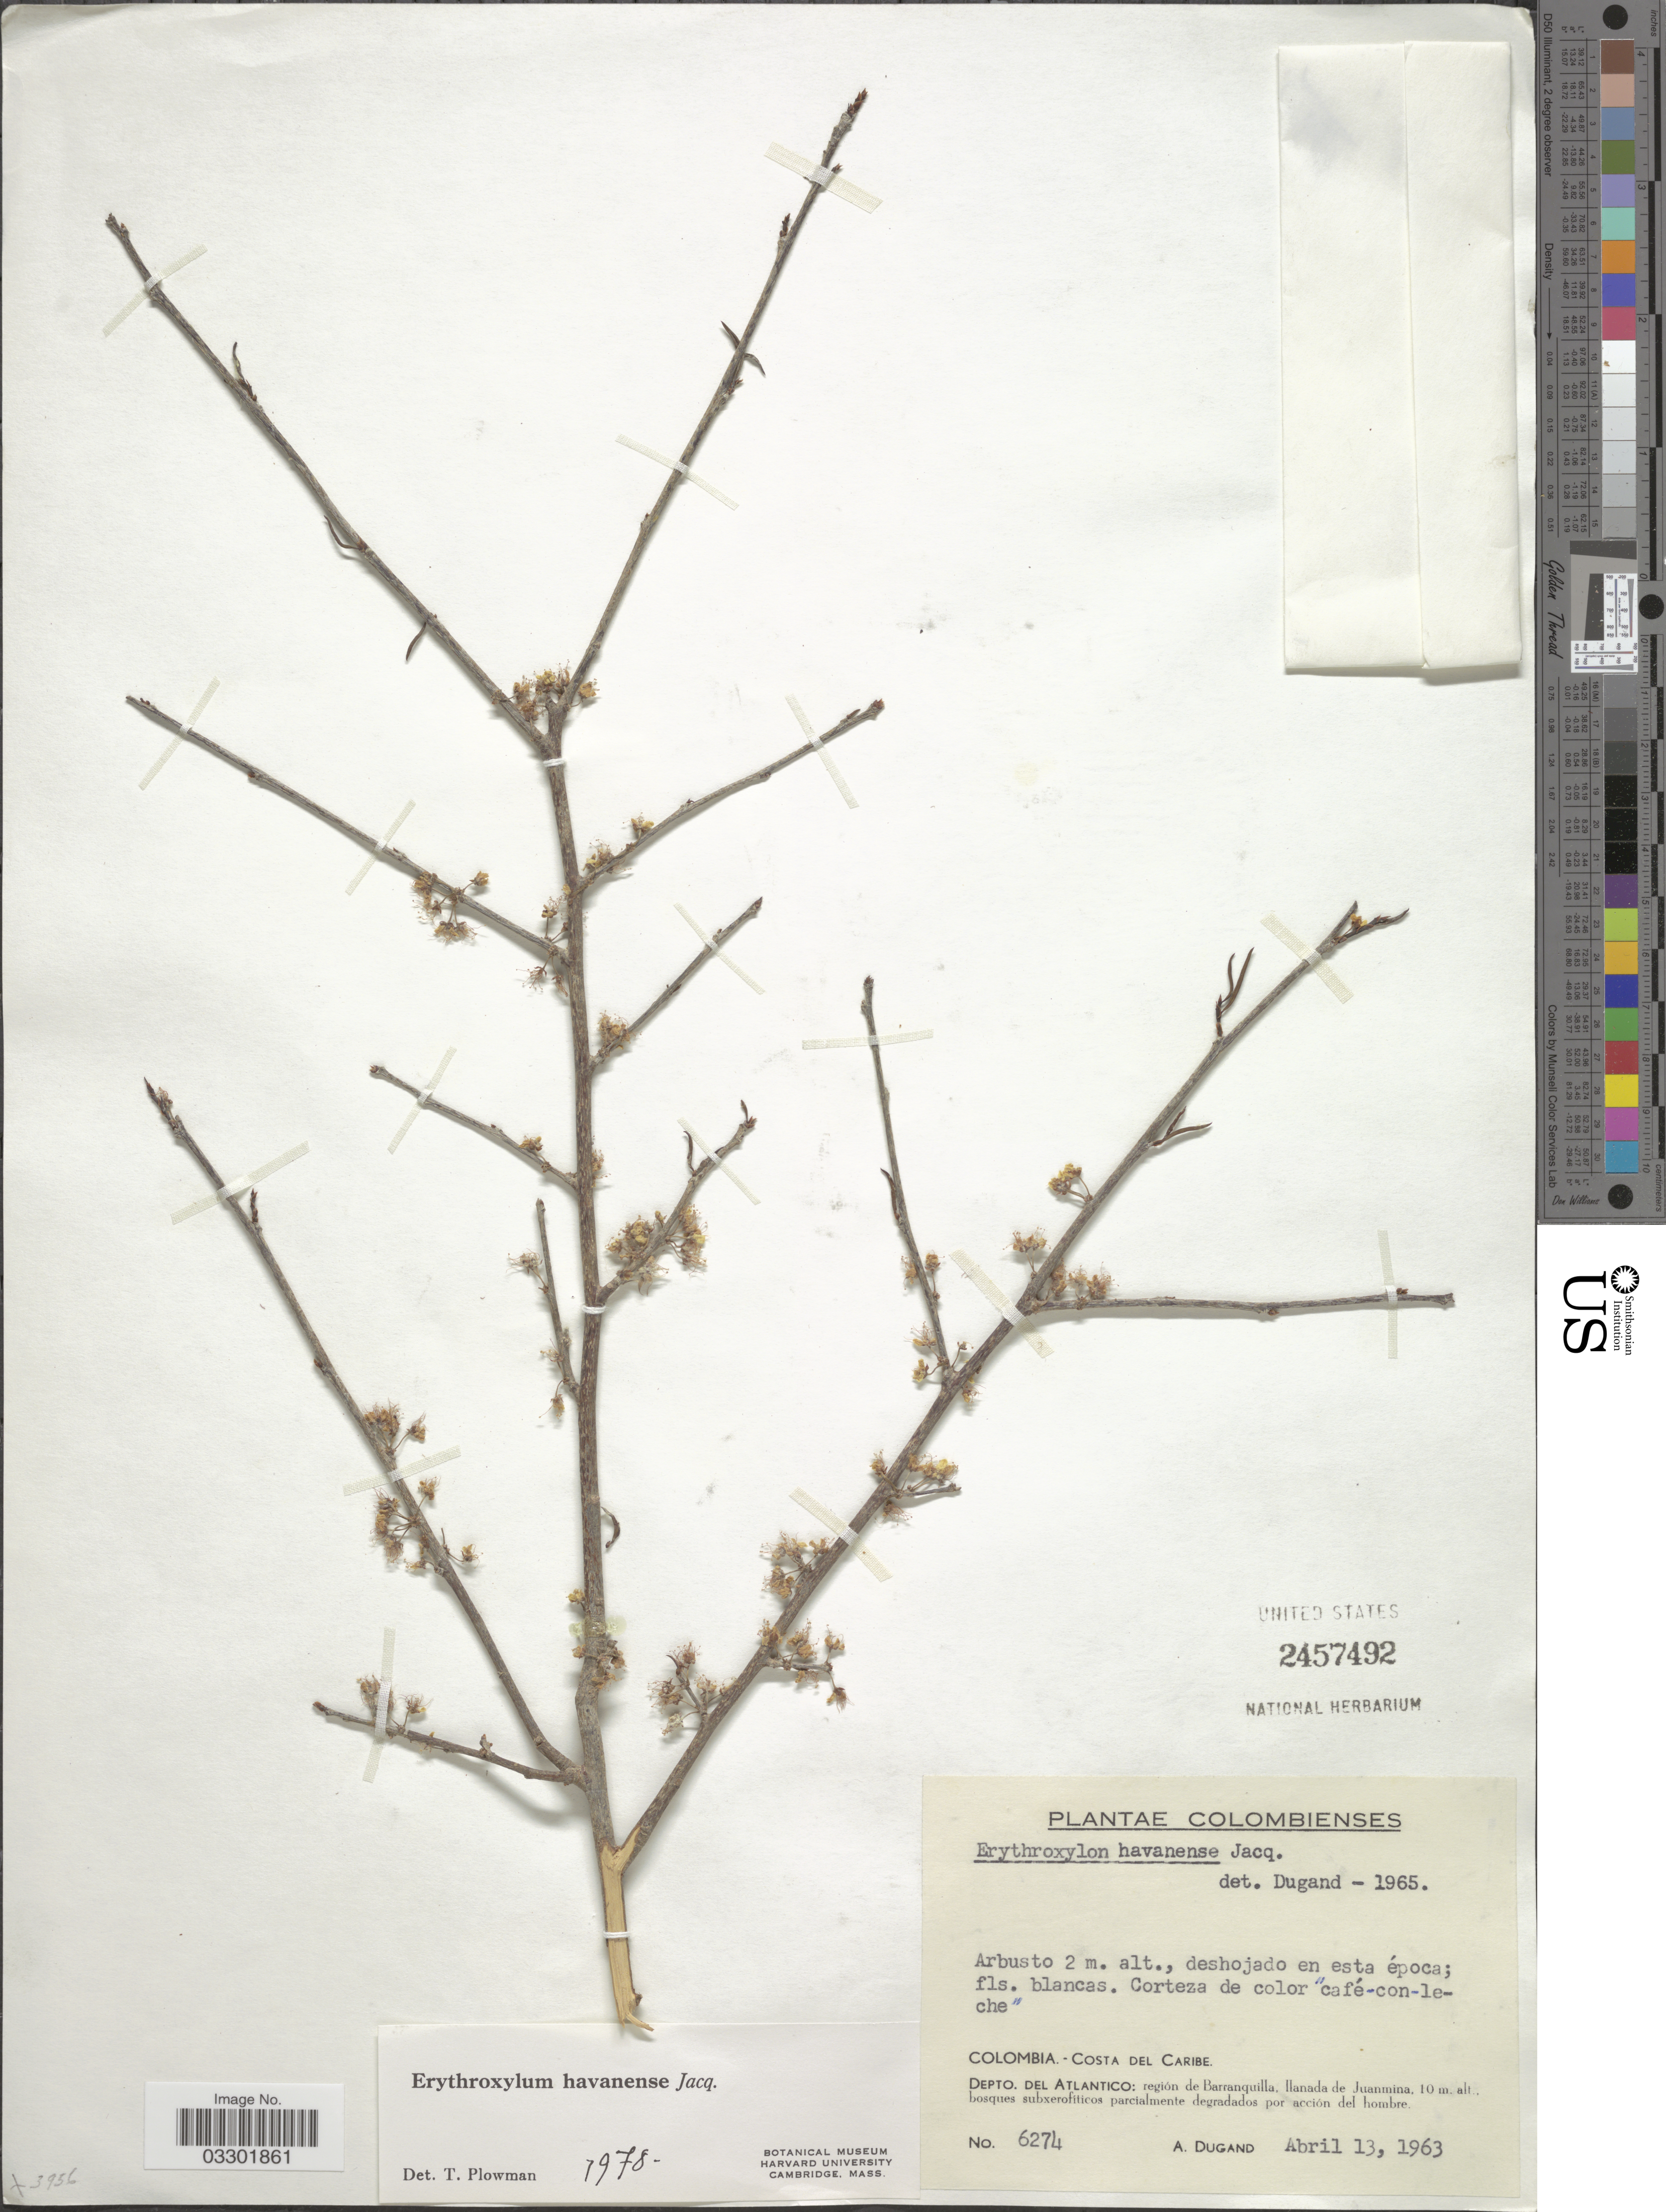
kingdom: Plantae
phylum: Tracheophyta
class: Magnoliopsida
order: Malpighiales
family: Erythroxylaceae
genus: Erythroxylum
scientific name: Erythroxylum havanense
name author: Jacq.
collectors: A. Dugand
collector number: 6274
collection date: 1963-04-13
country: Colombia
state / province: Atlántico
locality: Costa del Caribe. Depto. del Atlantico: región de Barranquilla, llanada de Juanmina.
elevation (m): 10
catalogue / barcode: US 2457492